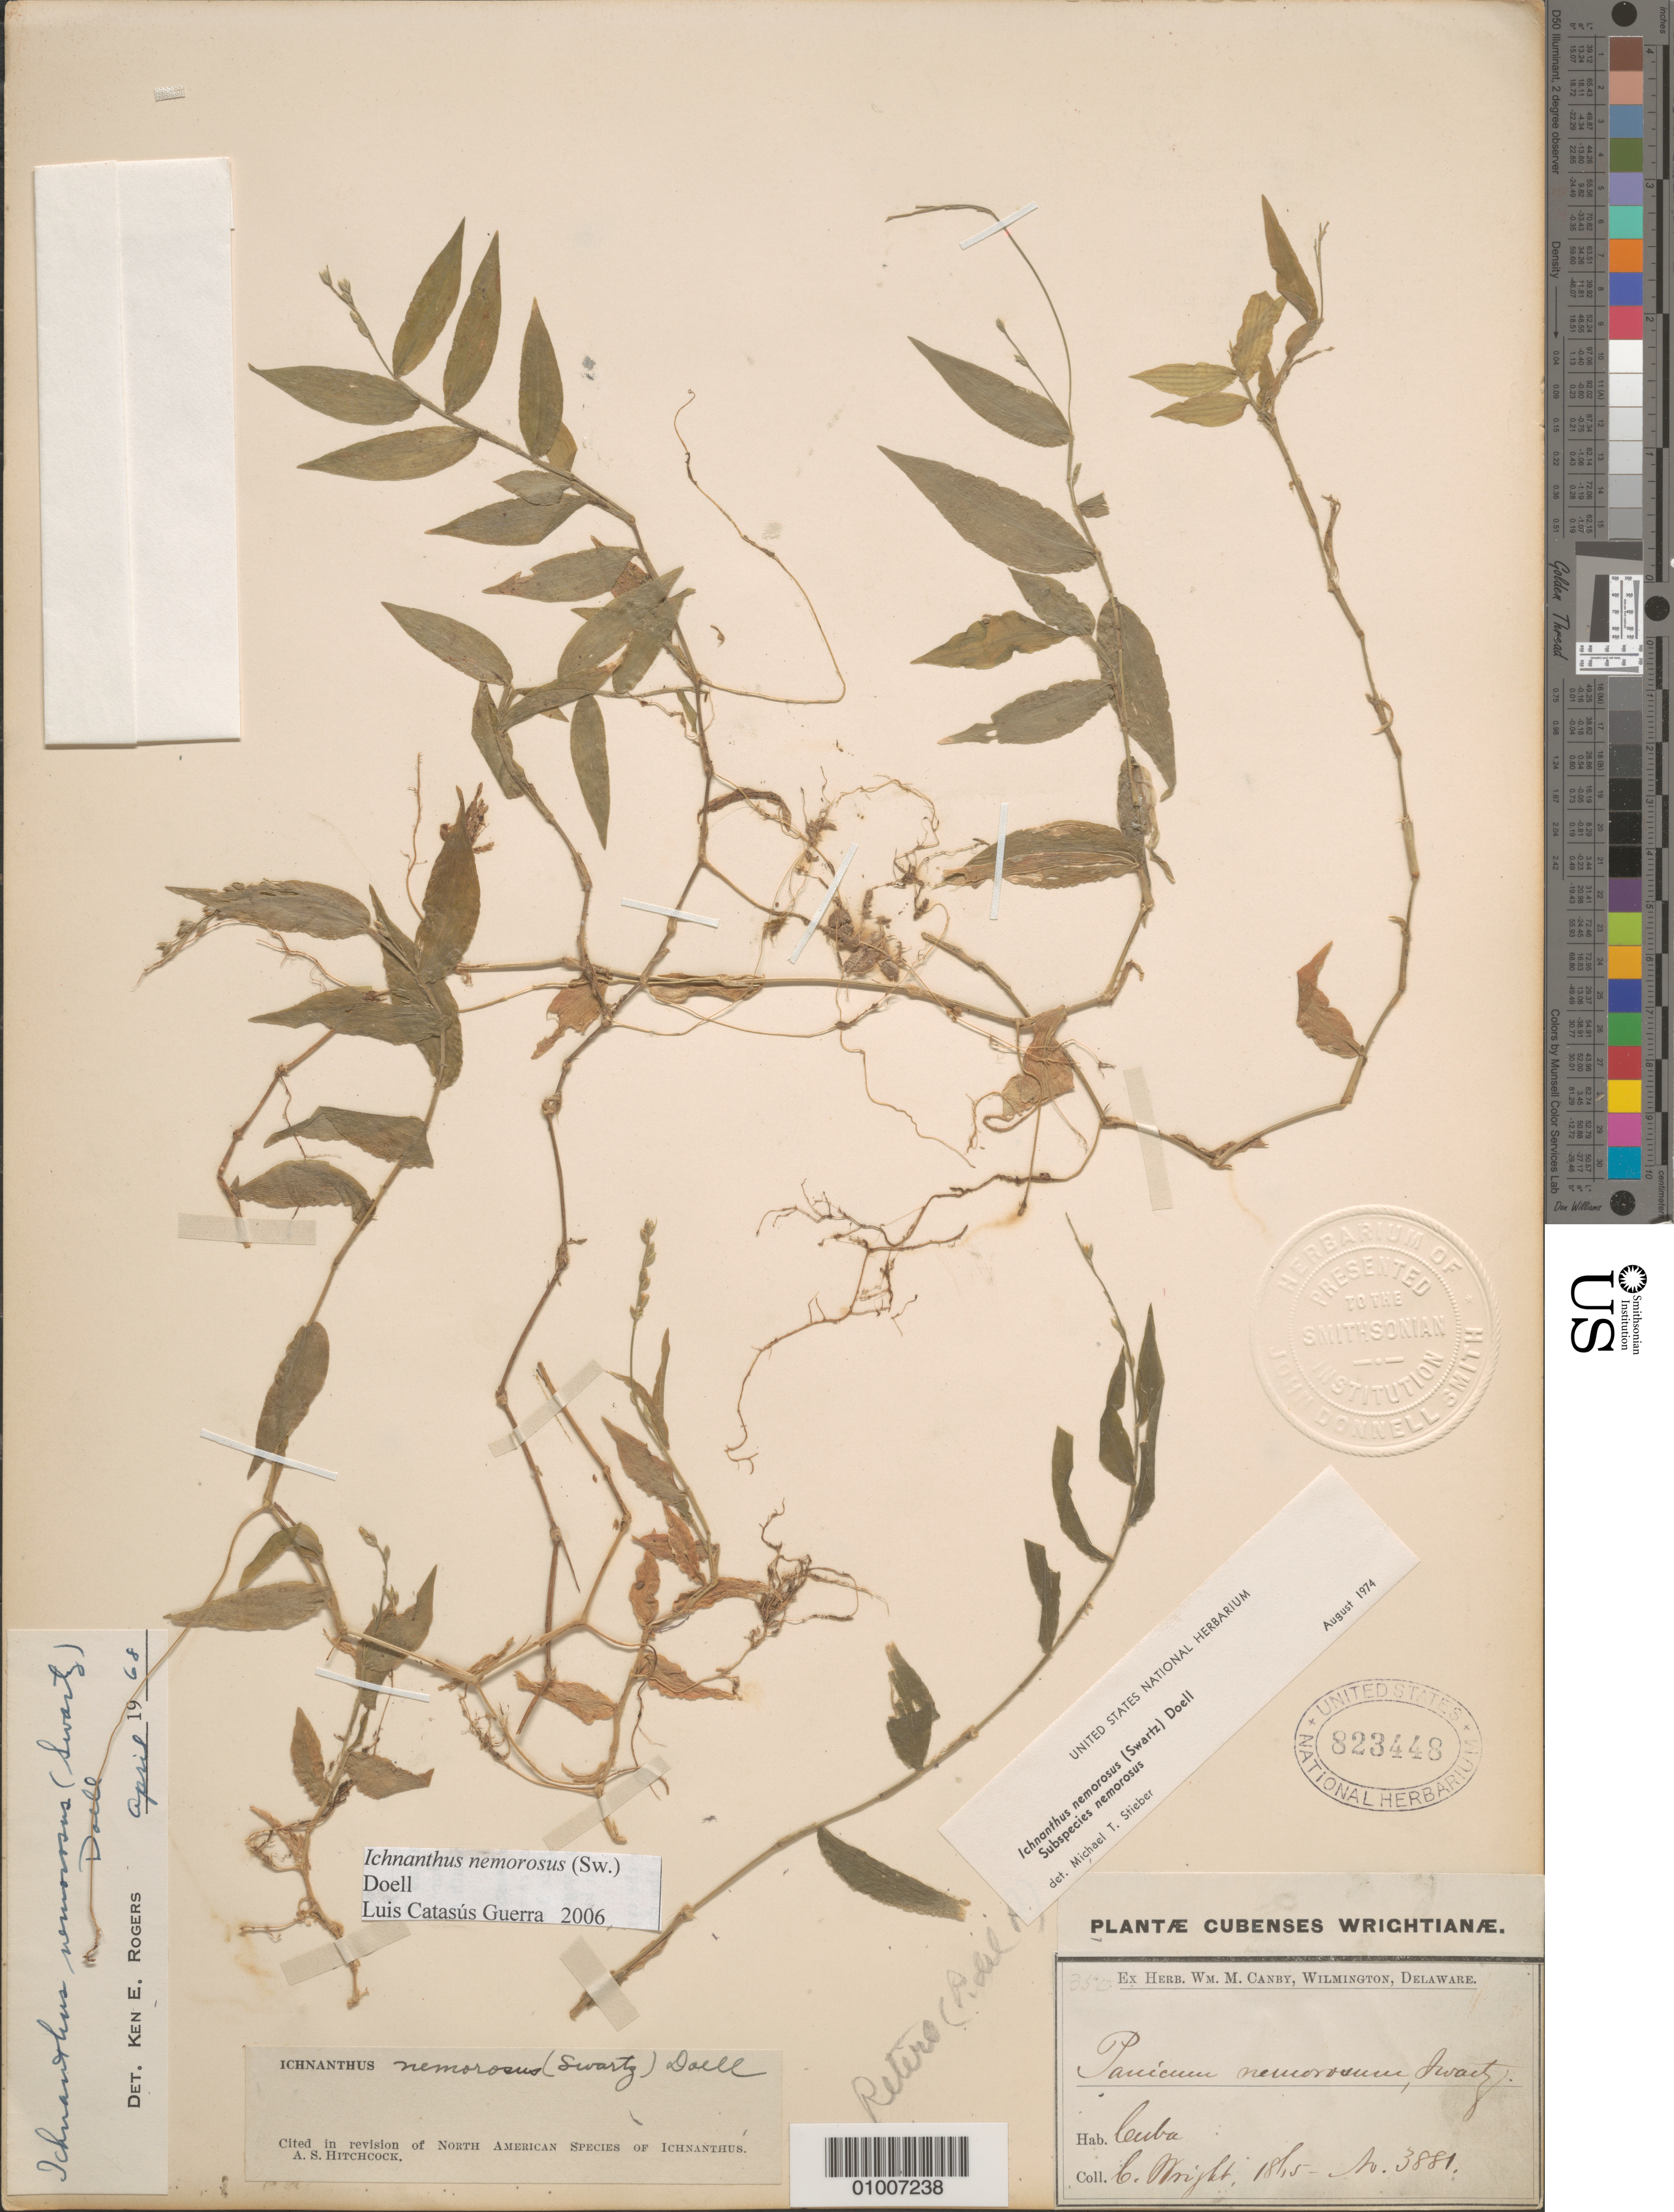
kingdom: Plantae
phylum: Tracheophyta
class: Liliopsida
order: Poales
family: Poaceae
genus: Ichnanthus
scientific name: Ichnanthus nemorosus var. nemorosus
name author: (Sw.) Döll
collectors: C. Wright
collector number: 3881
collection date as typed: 1865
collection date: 1865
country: Cuba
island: Cuba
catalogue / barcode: US 823448